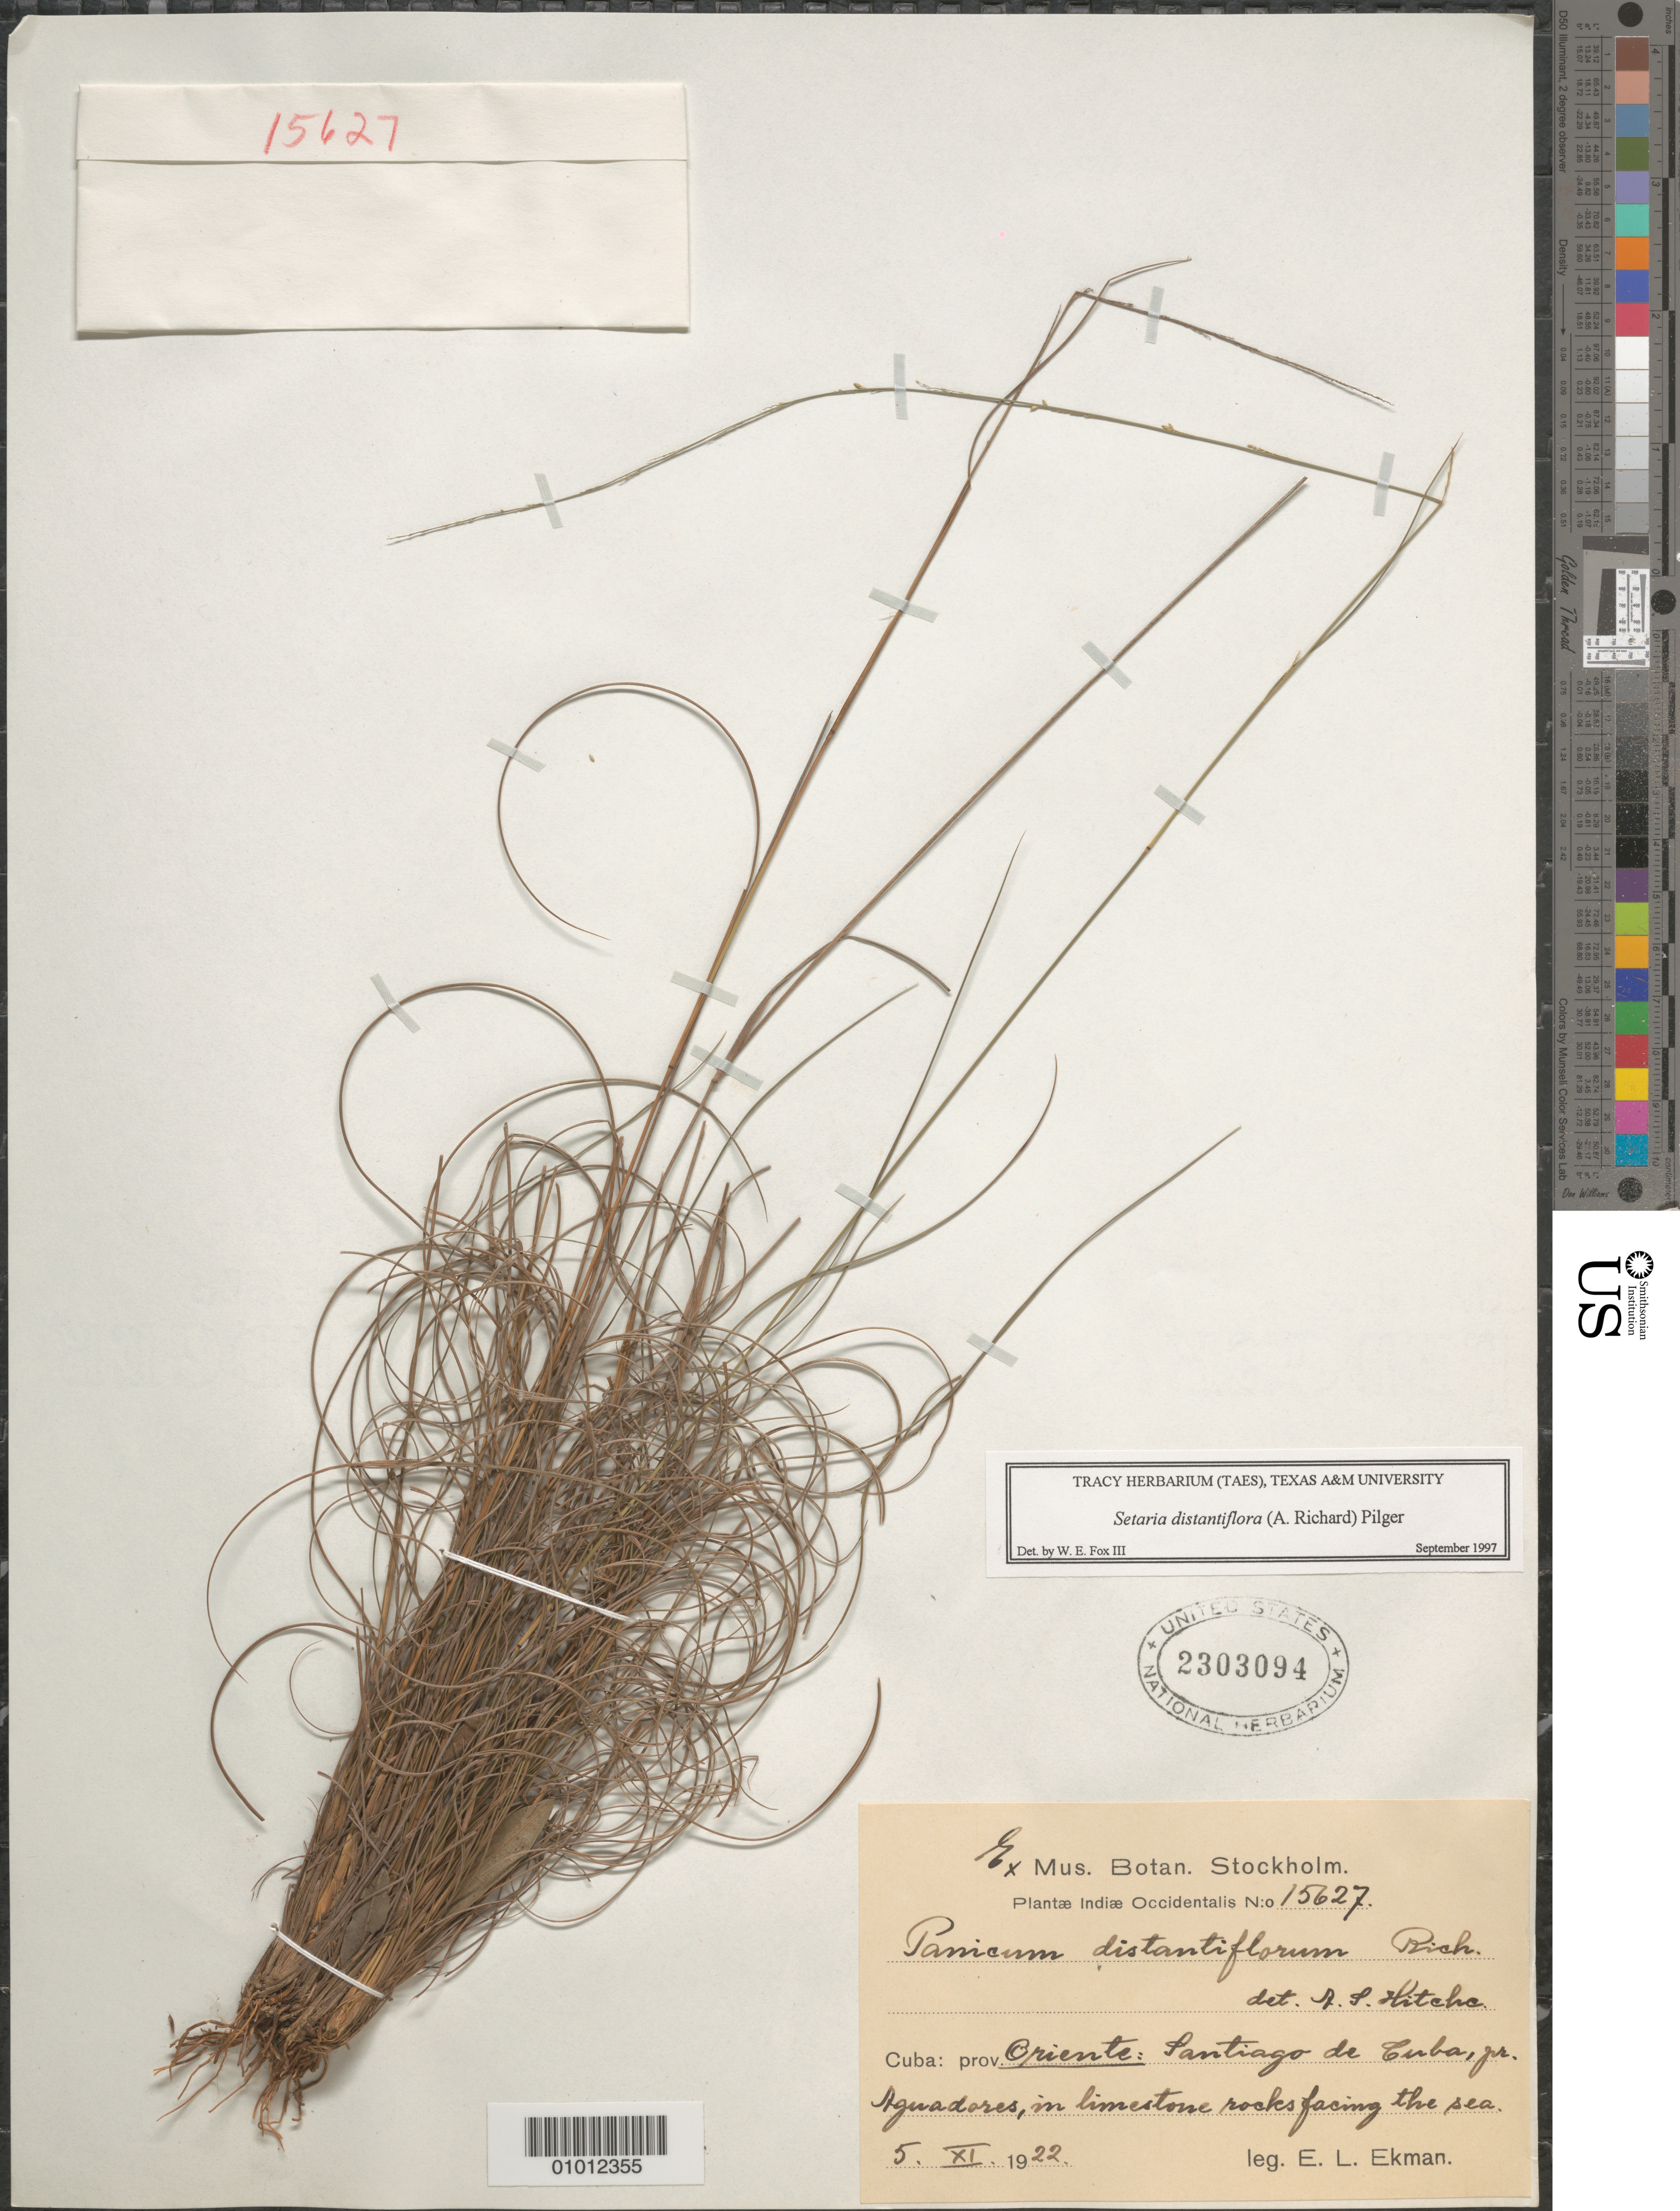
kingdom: Plantae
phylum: Tracheophyta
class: Liliopsida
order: Poales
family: Poaceae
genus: Setaria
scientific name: Setaria distantiflora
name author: (A. Rich.) Pilg.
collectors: E. L. Ekman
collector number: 15627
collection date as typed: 05 Nov 1922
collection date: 1922-11-05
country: Cuba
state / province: Santiago de Cuba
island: Cuba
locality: Santiago de Cuba, pr Aguadores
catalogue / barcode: US 2303094